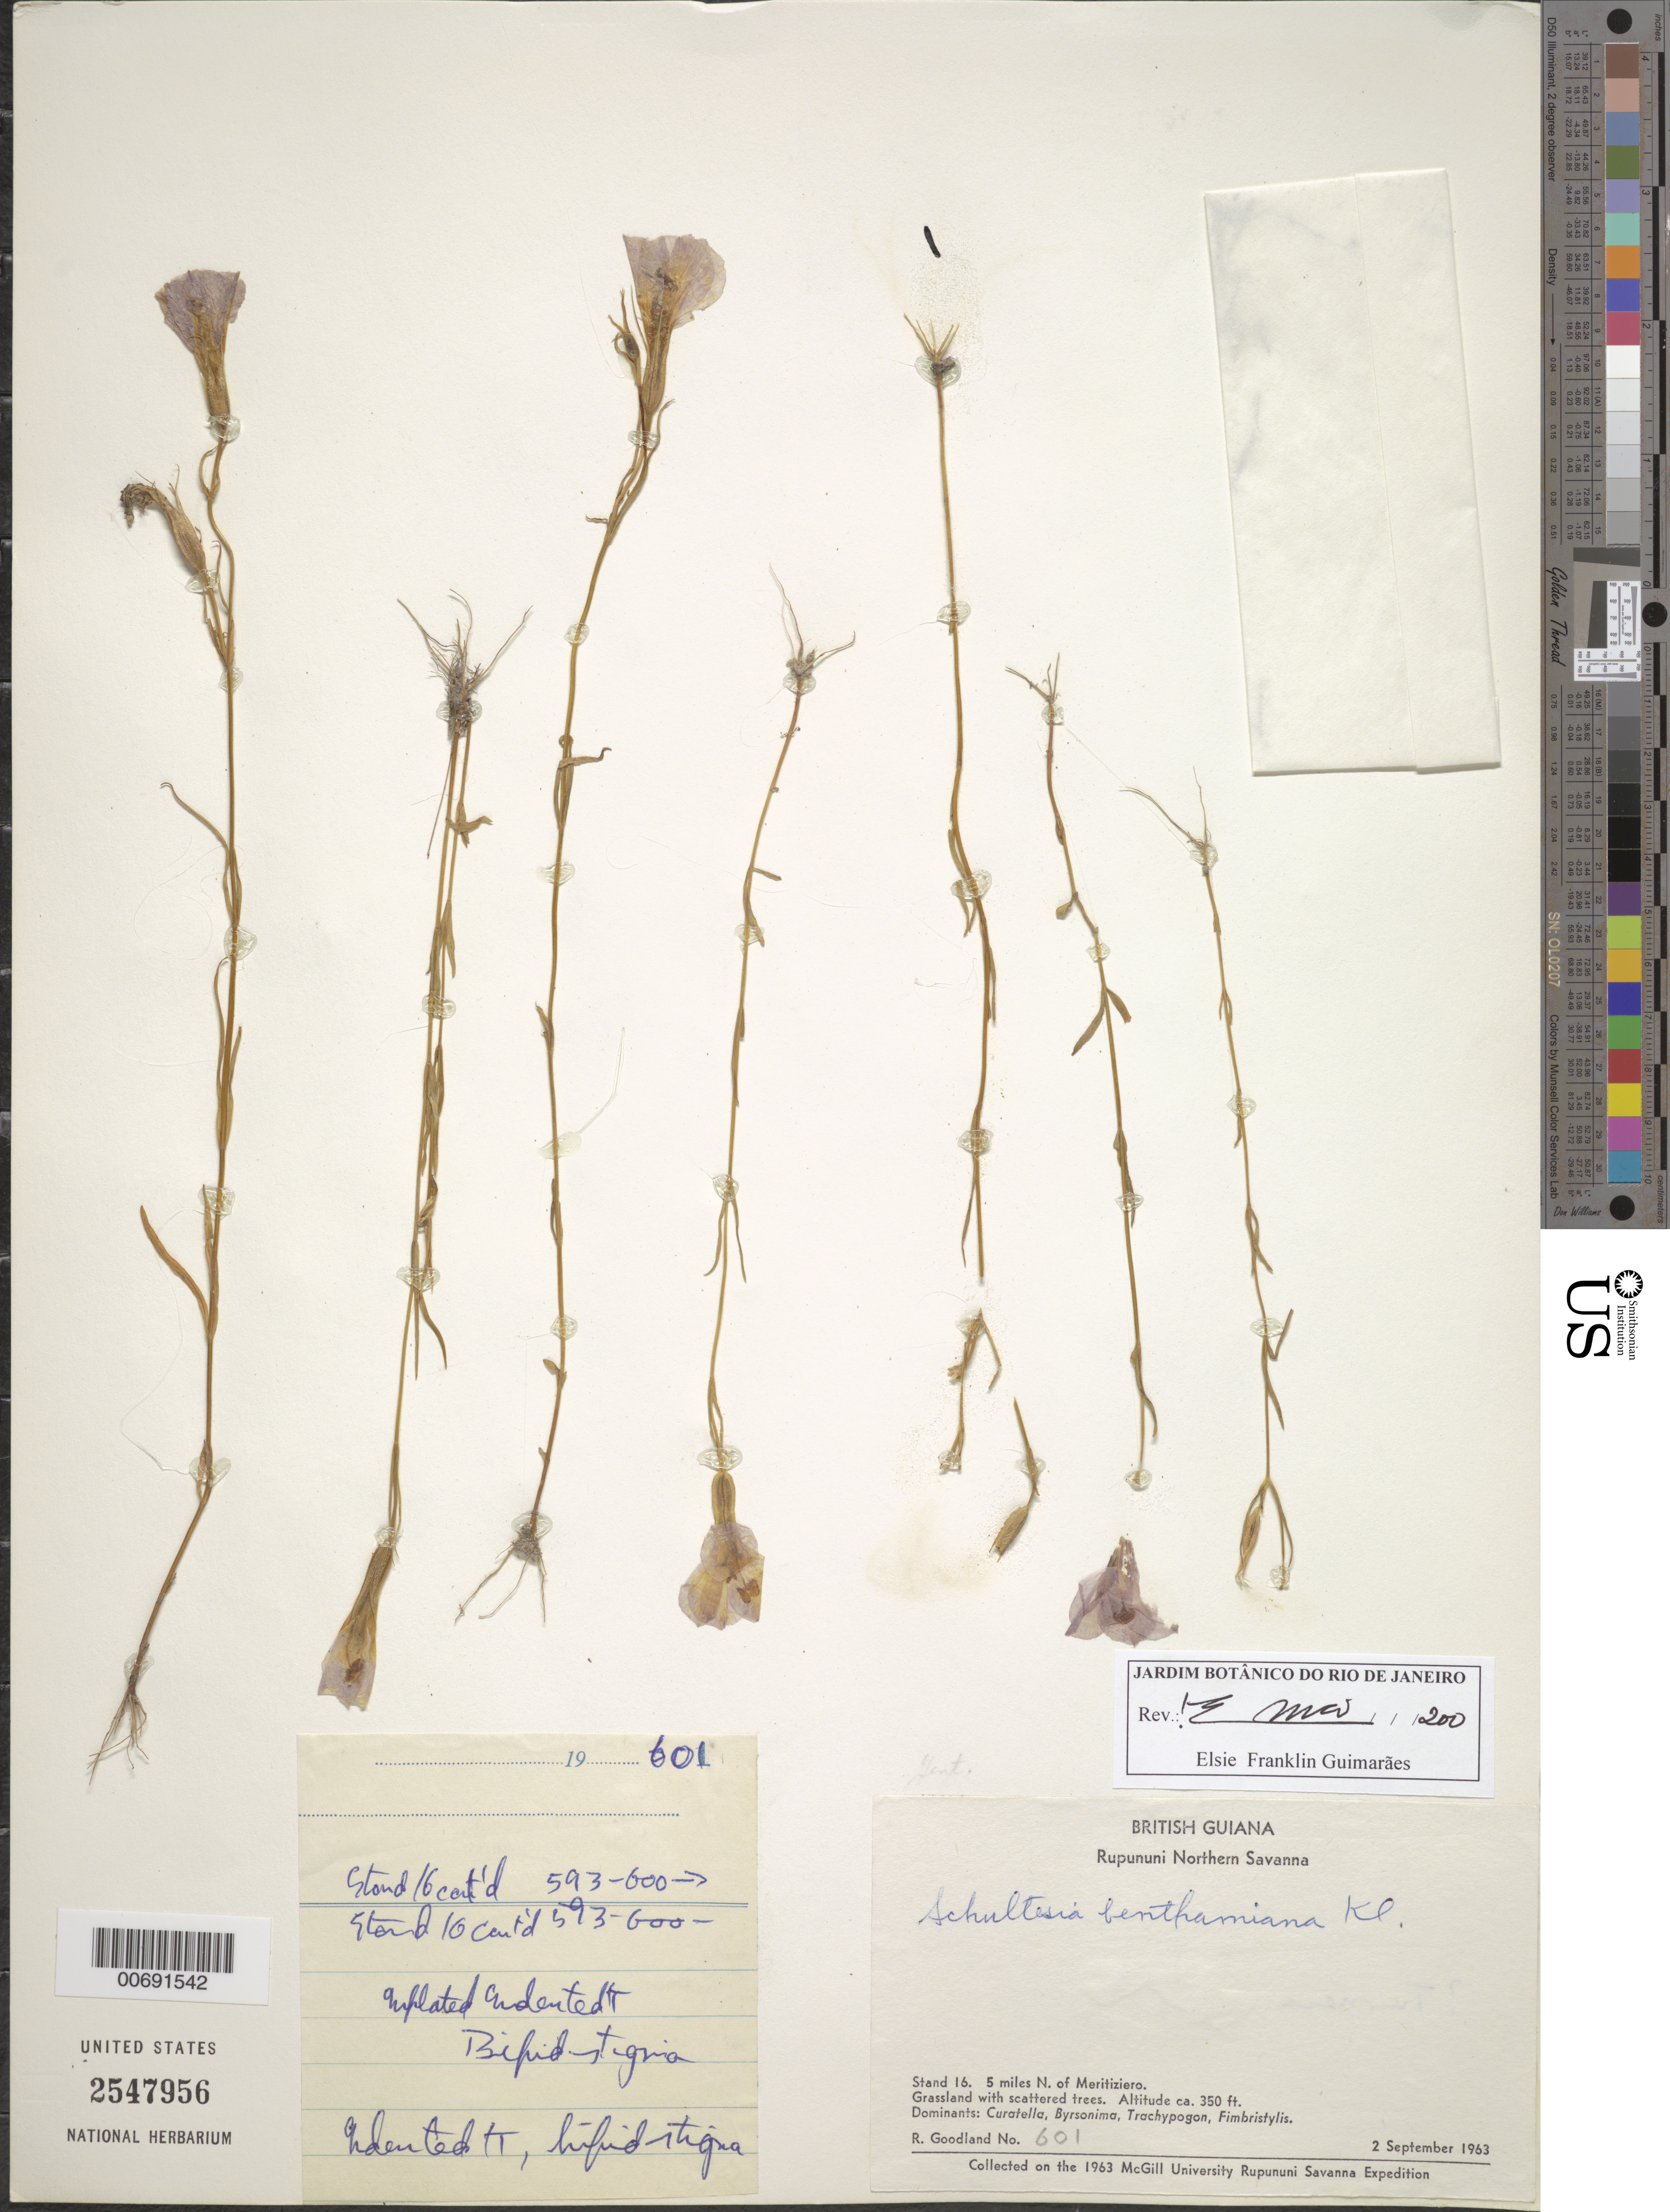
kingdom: Plantae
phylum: Tracheophyta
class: Magnoliopsida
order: Gentianales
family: Gentianaceae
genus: Schultesia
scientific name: Schultesia benthamiana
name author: Klotzsch ex Griseb.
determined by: Guimarães, E. F.; Machado, D.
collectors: R. Goodland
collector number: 601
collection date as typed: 2-Sep-63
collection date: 1963-09-02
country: Guyana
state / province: U. Takutu-U. Essequibo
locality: Rupununi Northern Savanna, Meritiziero, 5 mi N of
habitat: Grassland with scattered trees. Dominants: Curatella, Byrsonima, Trachypogon, Fimbristylis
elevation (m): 107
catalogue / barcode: US 2547956